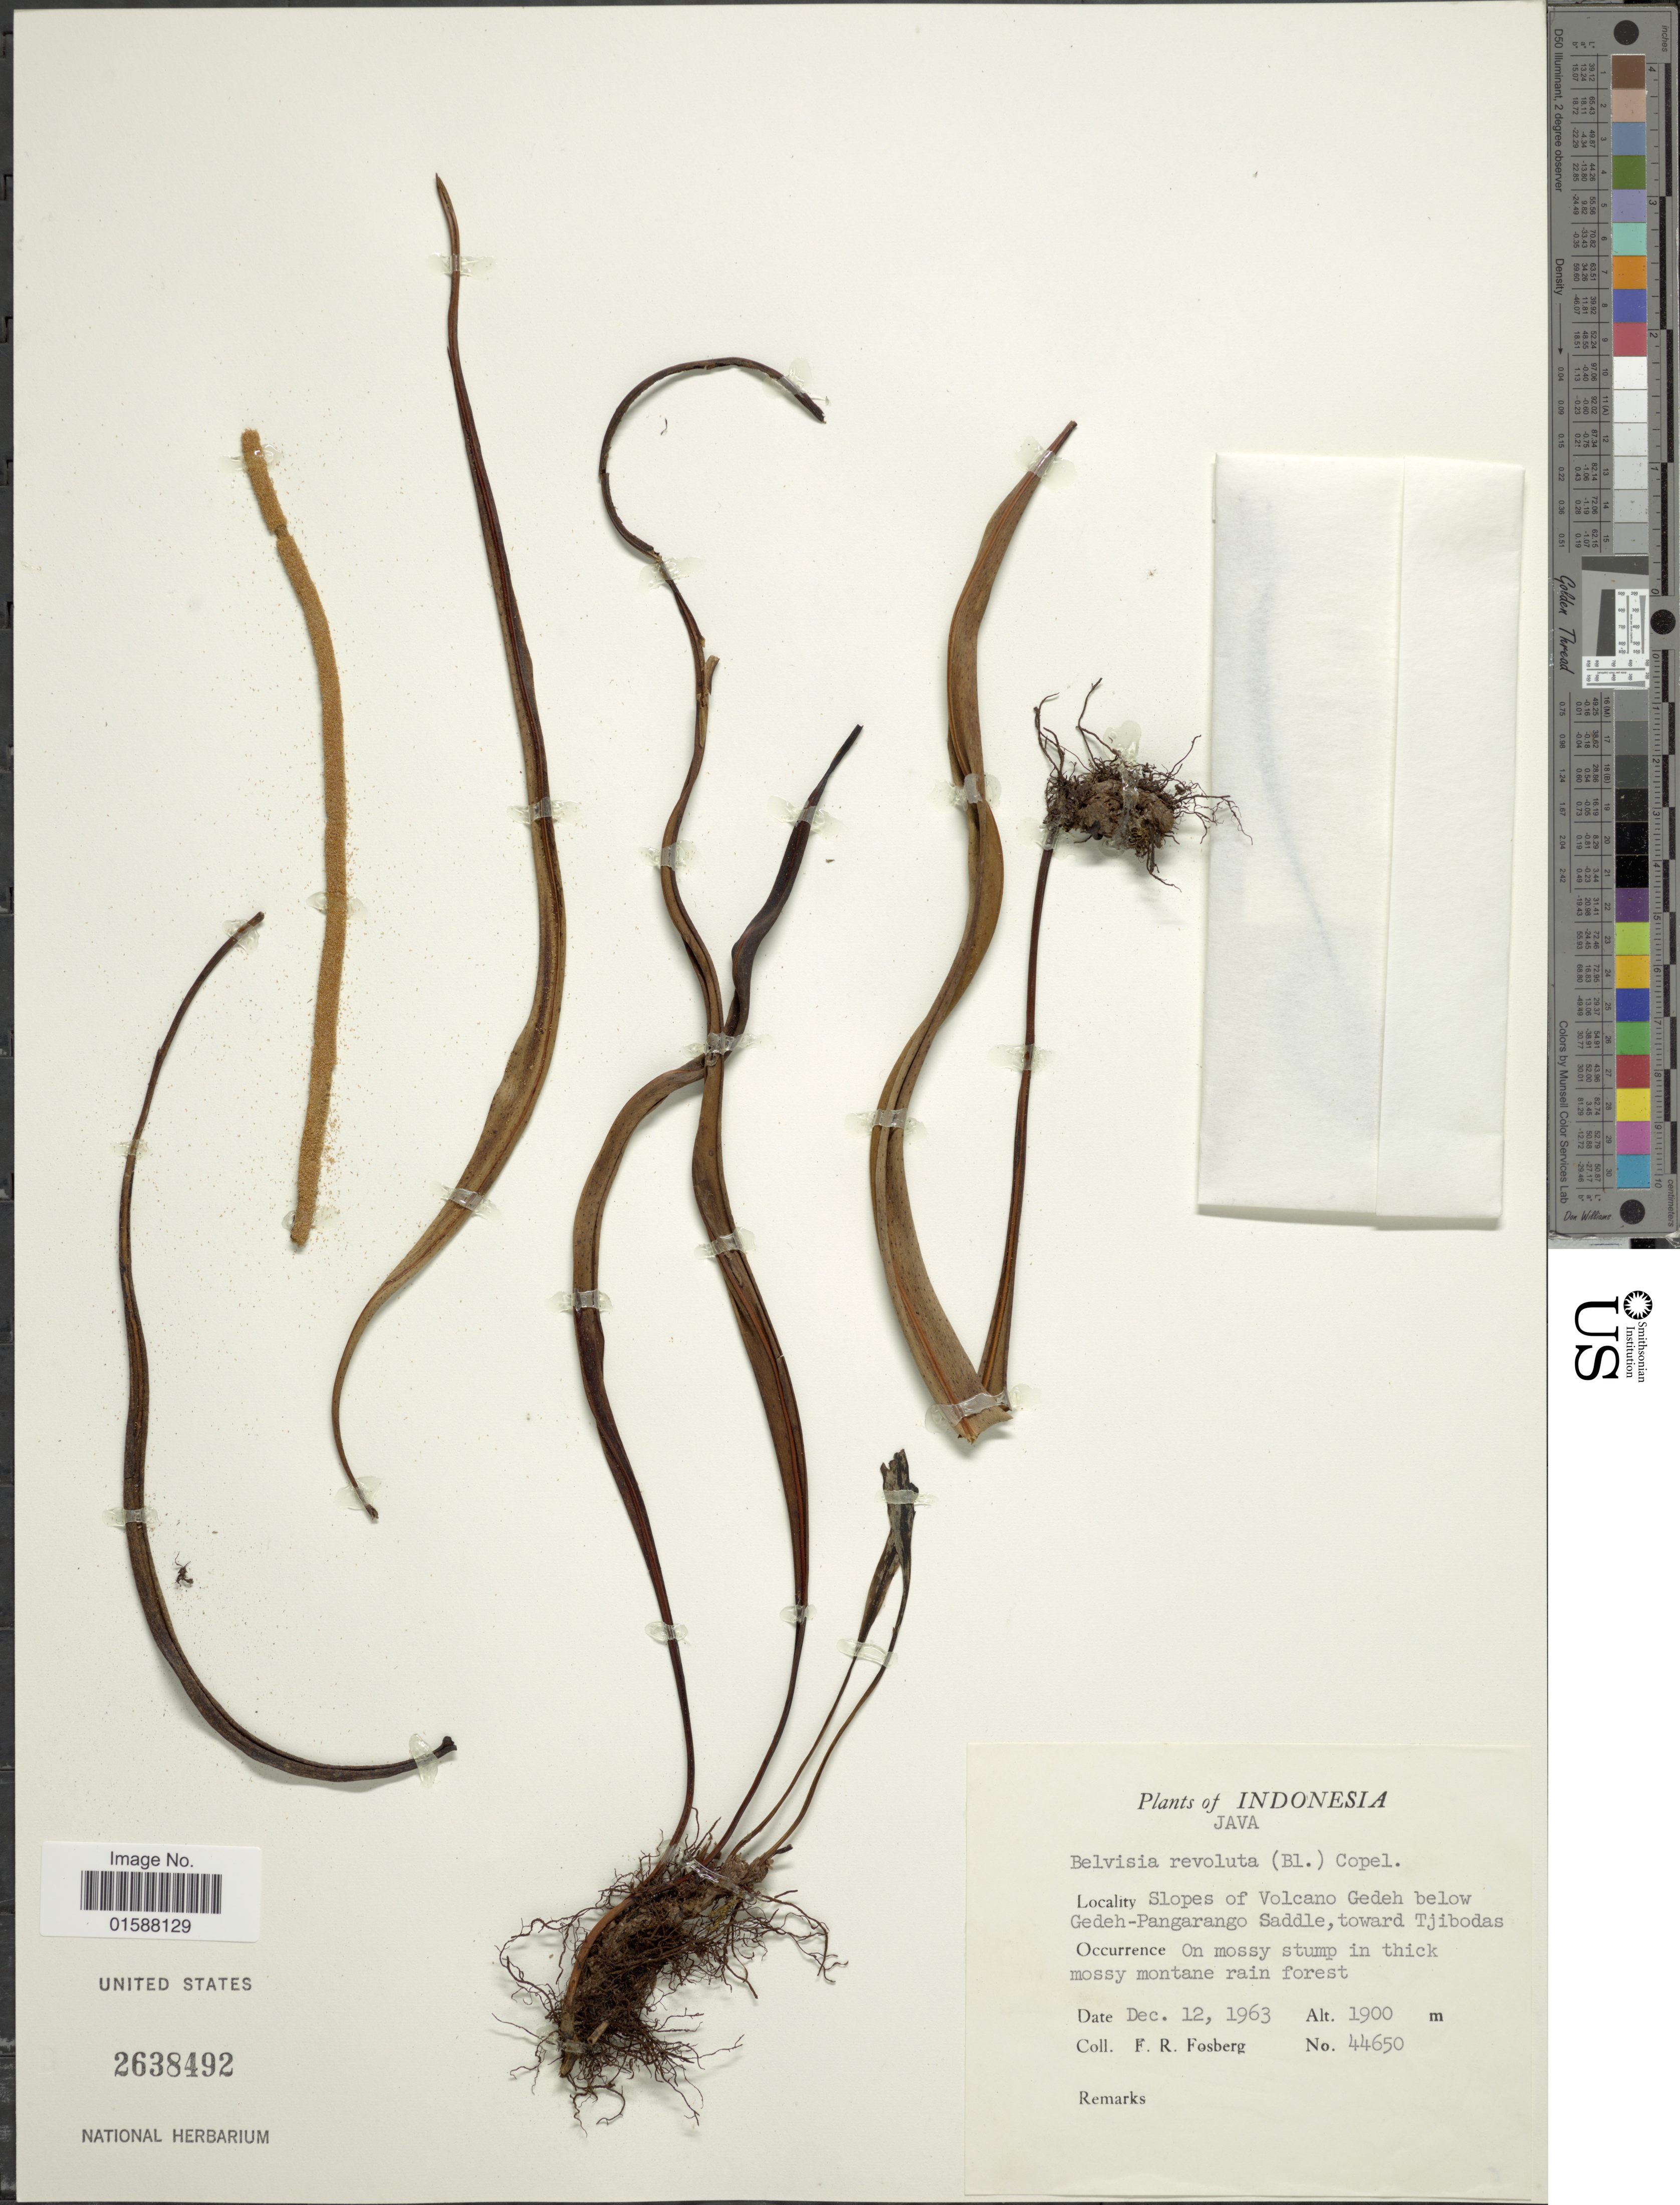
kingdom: Plantae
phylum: Tracheophyta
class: Polypodiopsida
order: Polypodiales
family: Polypodiaceae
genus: Lepisorus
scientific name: Lepisorus longifolius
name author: (Blume) Holttum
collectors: F. R. Fosberg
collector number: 44650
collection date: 1963-12-12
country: Indonesia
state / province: Java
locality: Slopes of Volcano Gedeh below Gedeh-Pangarango Saddle, toward Tjibodas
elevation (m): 1900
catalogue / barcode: US 2638492